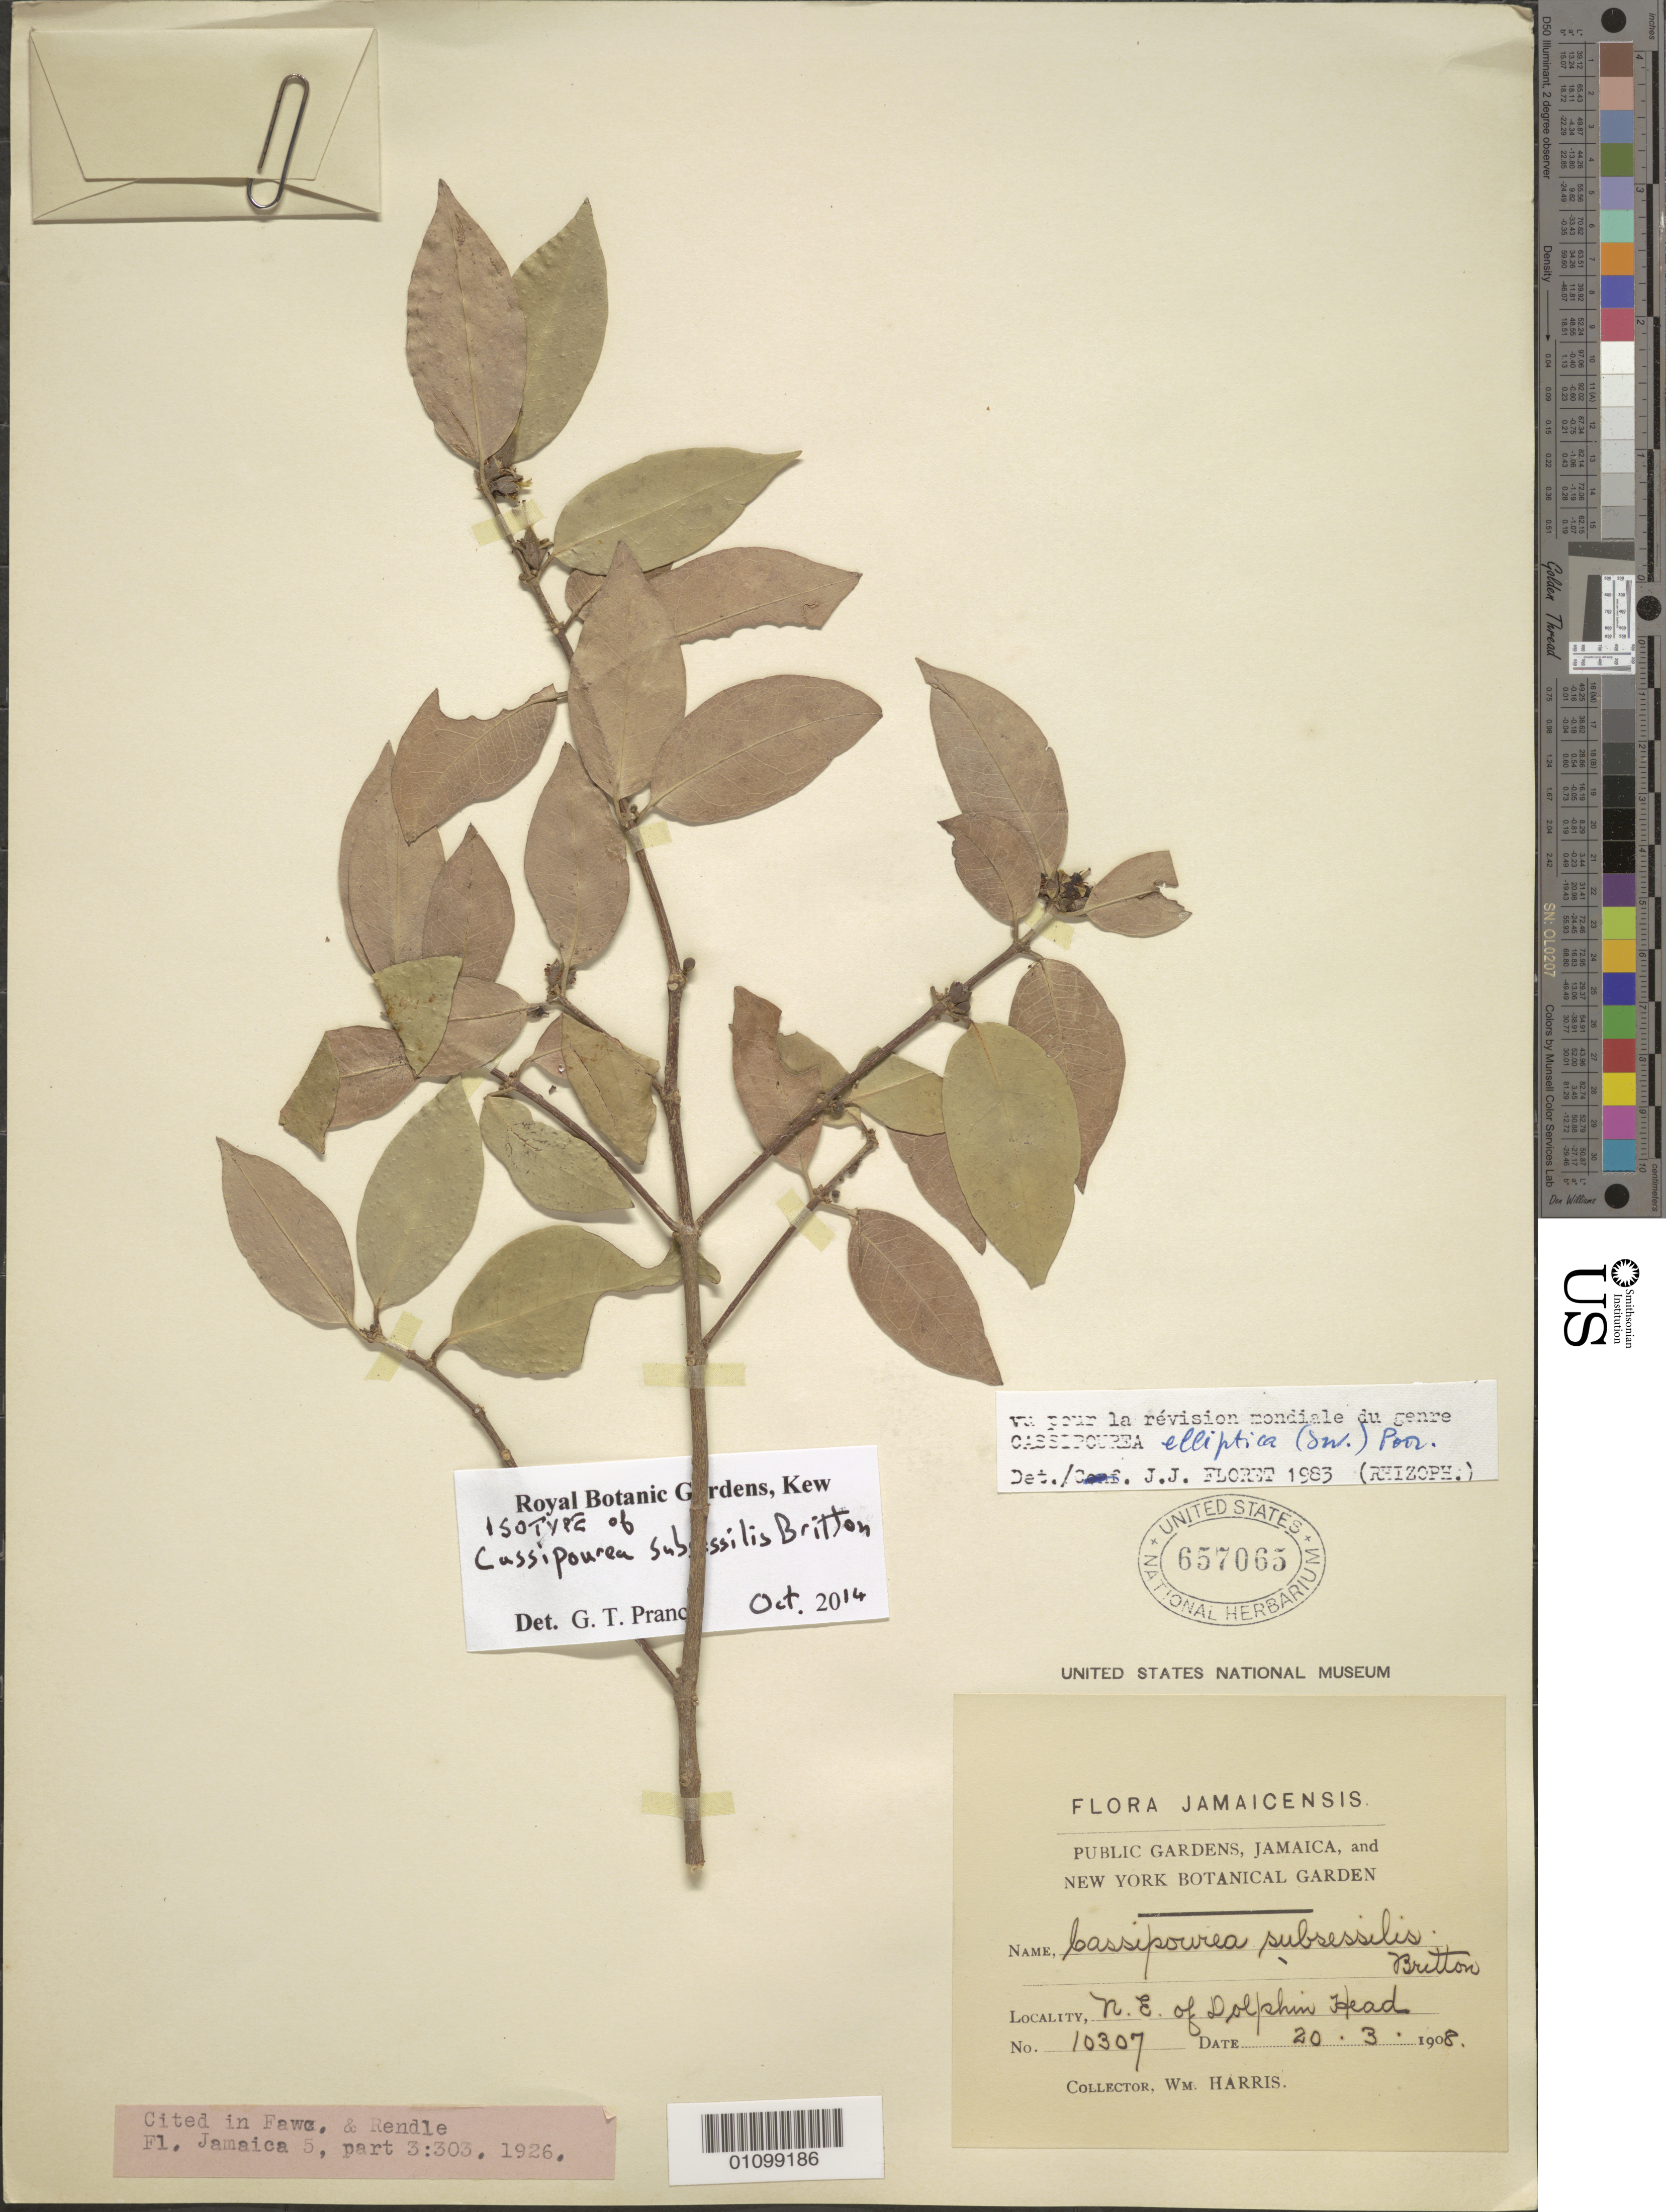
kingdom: Plantae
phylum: Tracheophyta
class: Magnoliopsida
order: Malpighiales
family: Rhizophoraceae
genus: Cassipourea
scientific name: Cassipourea subsessilis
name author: Britton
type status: Isolectotype; Type Collection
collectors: W. Harris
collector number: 10307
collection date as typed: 20 Mar 1908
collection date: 1908-03-20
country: Jamaica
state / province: Hanover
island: Jamaica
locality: NE of Dolphin Head.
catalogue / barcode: US 657065